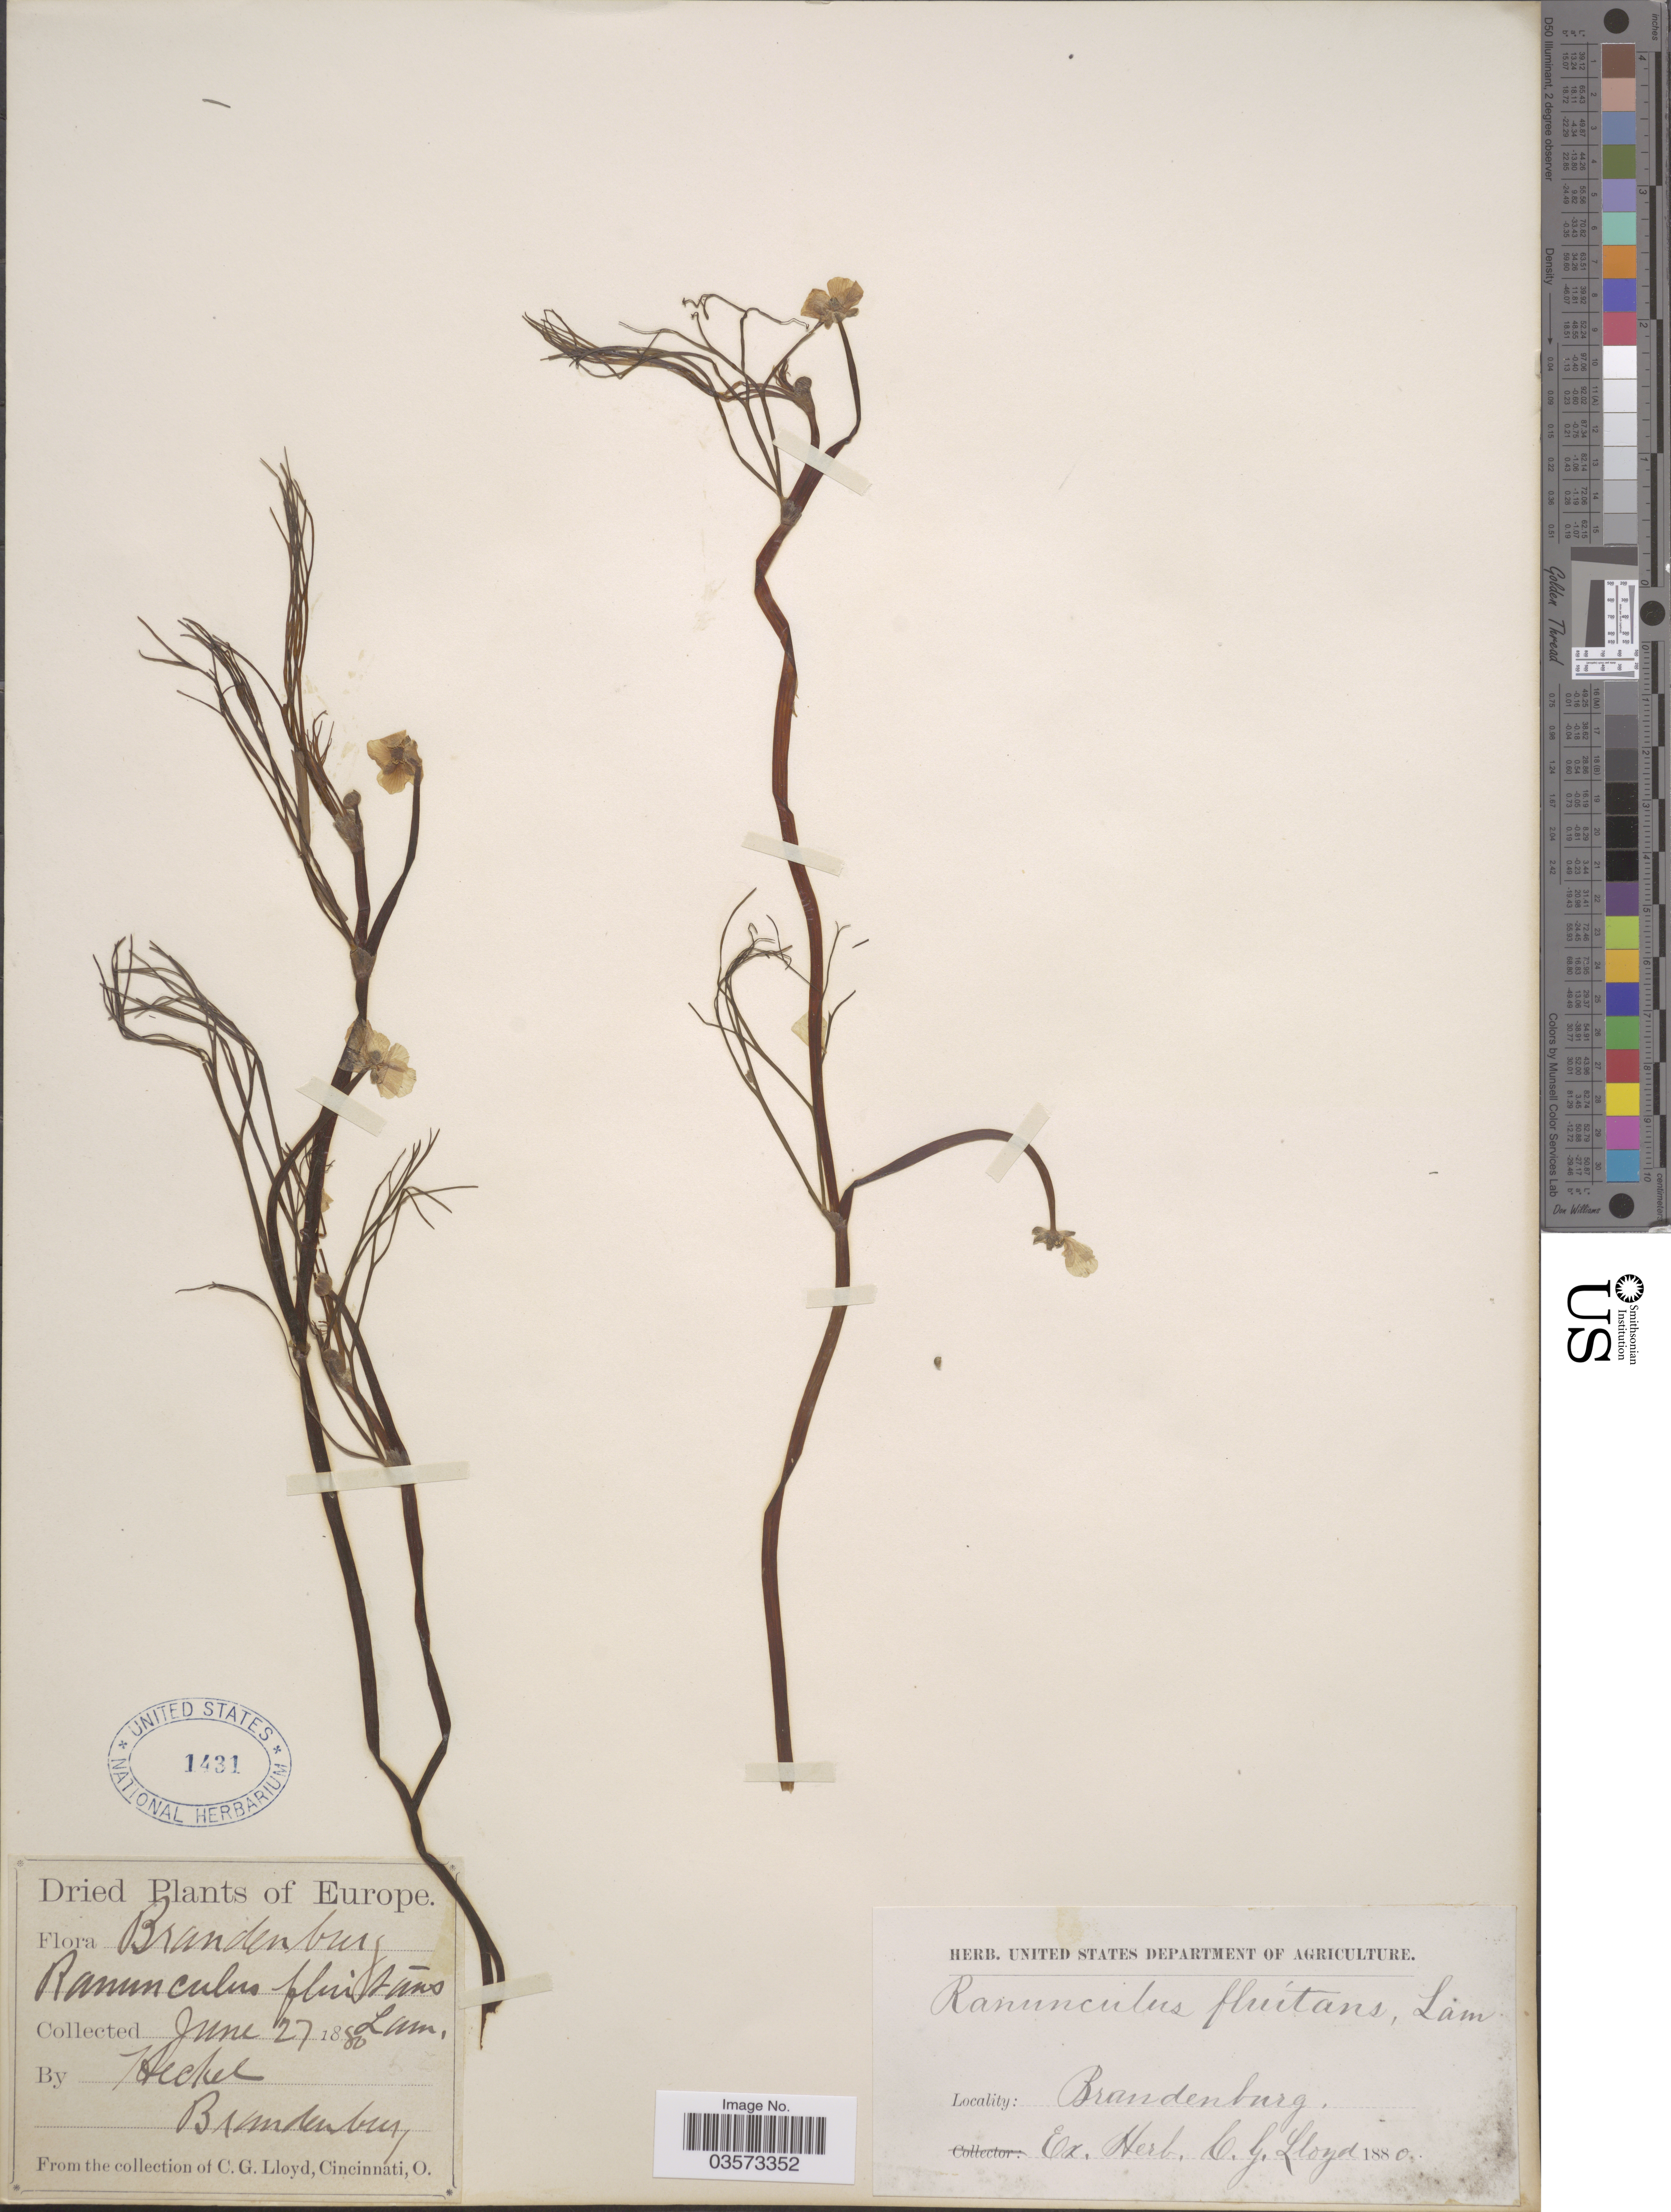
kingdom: Plantae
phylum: Tracheophyta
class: Magnoliopsida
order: Ranunculales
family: Ranunculaceae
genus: Ranunculus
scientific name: Ranunculus fluitans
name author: Lam.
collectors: Heckel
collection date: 1880-06-27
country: Germany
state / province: Brandenburg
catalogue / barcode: US 1431